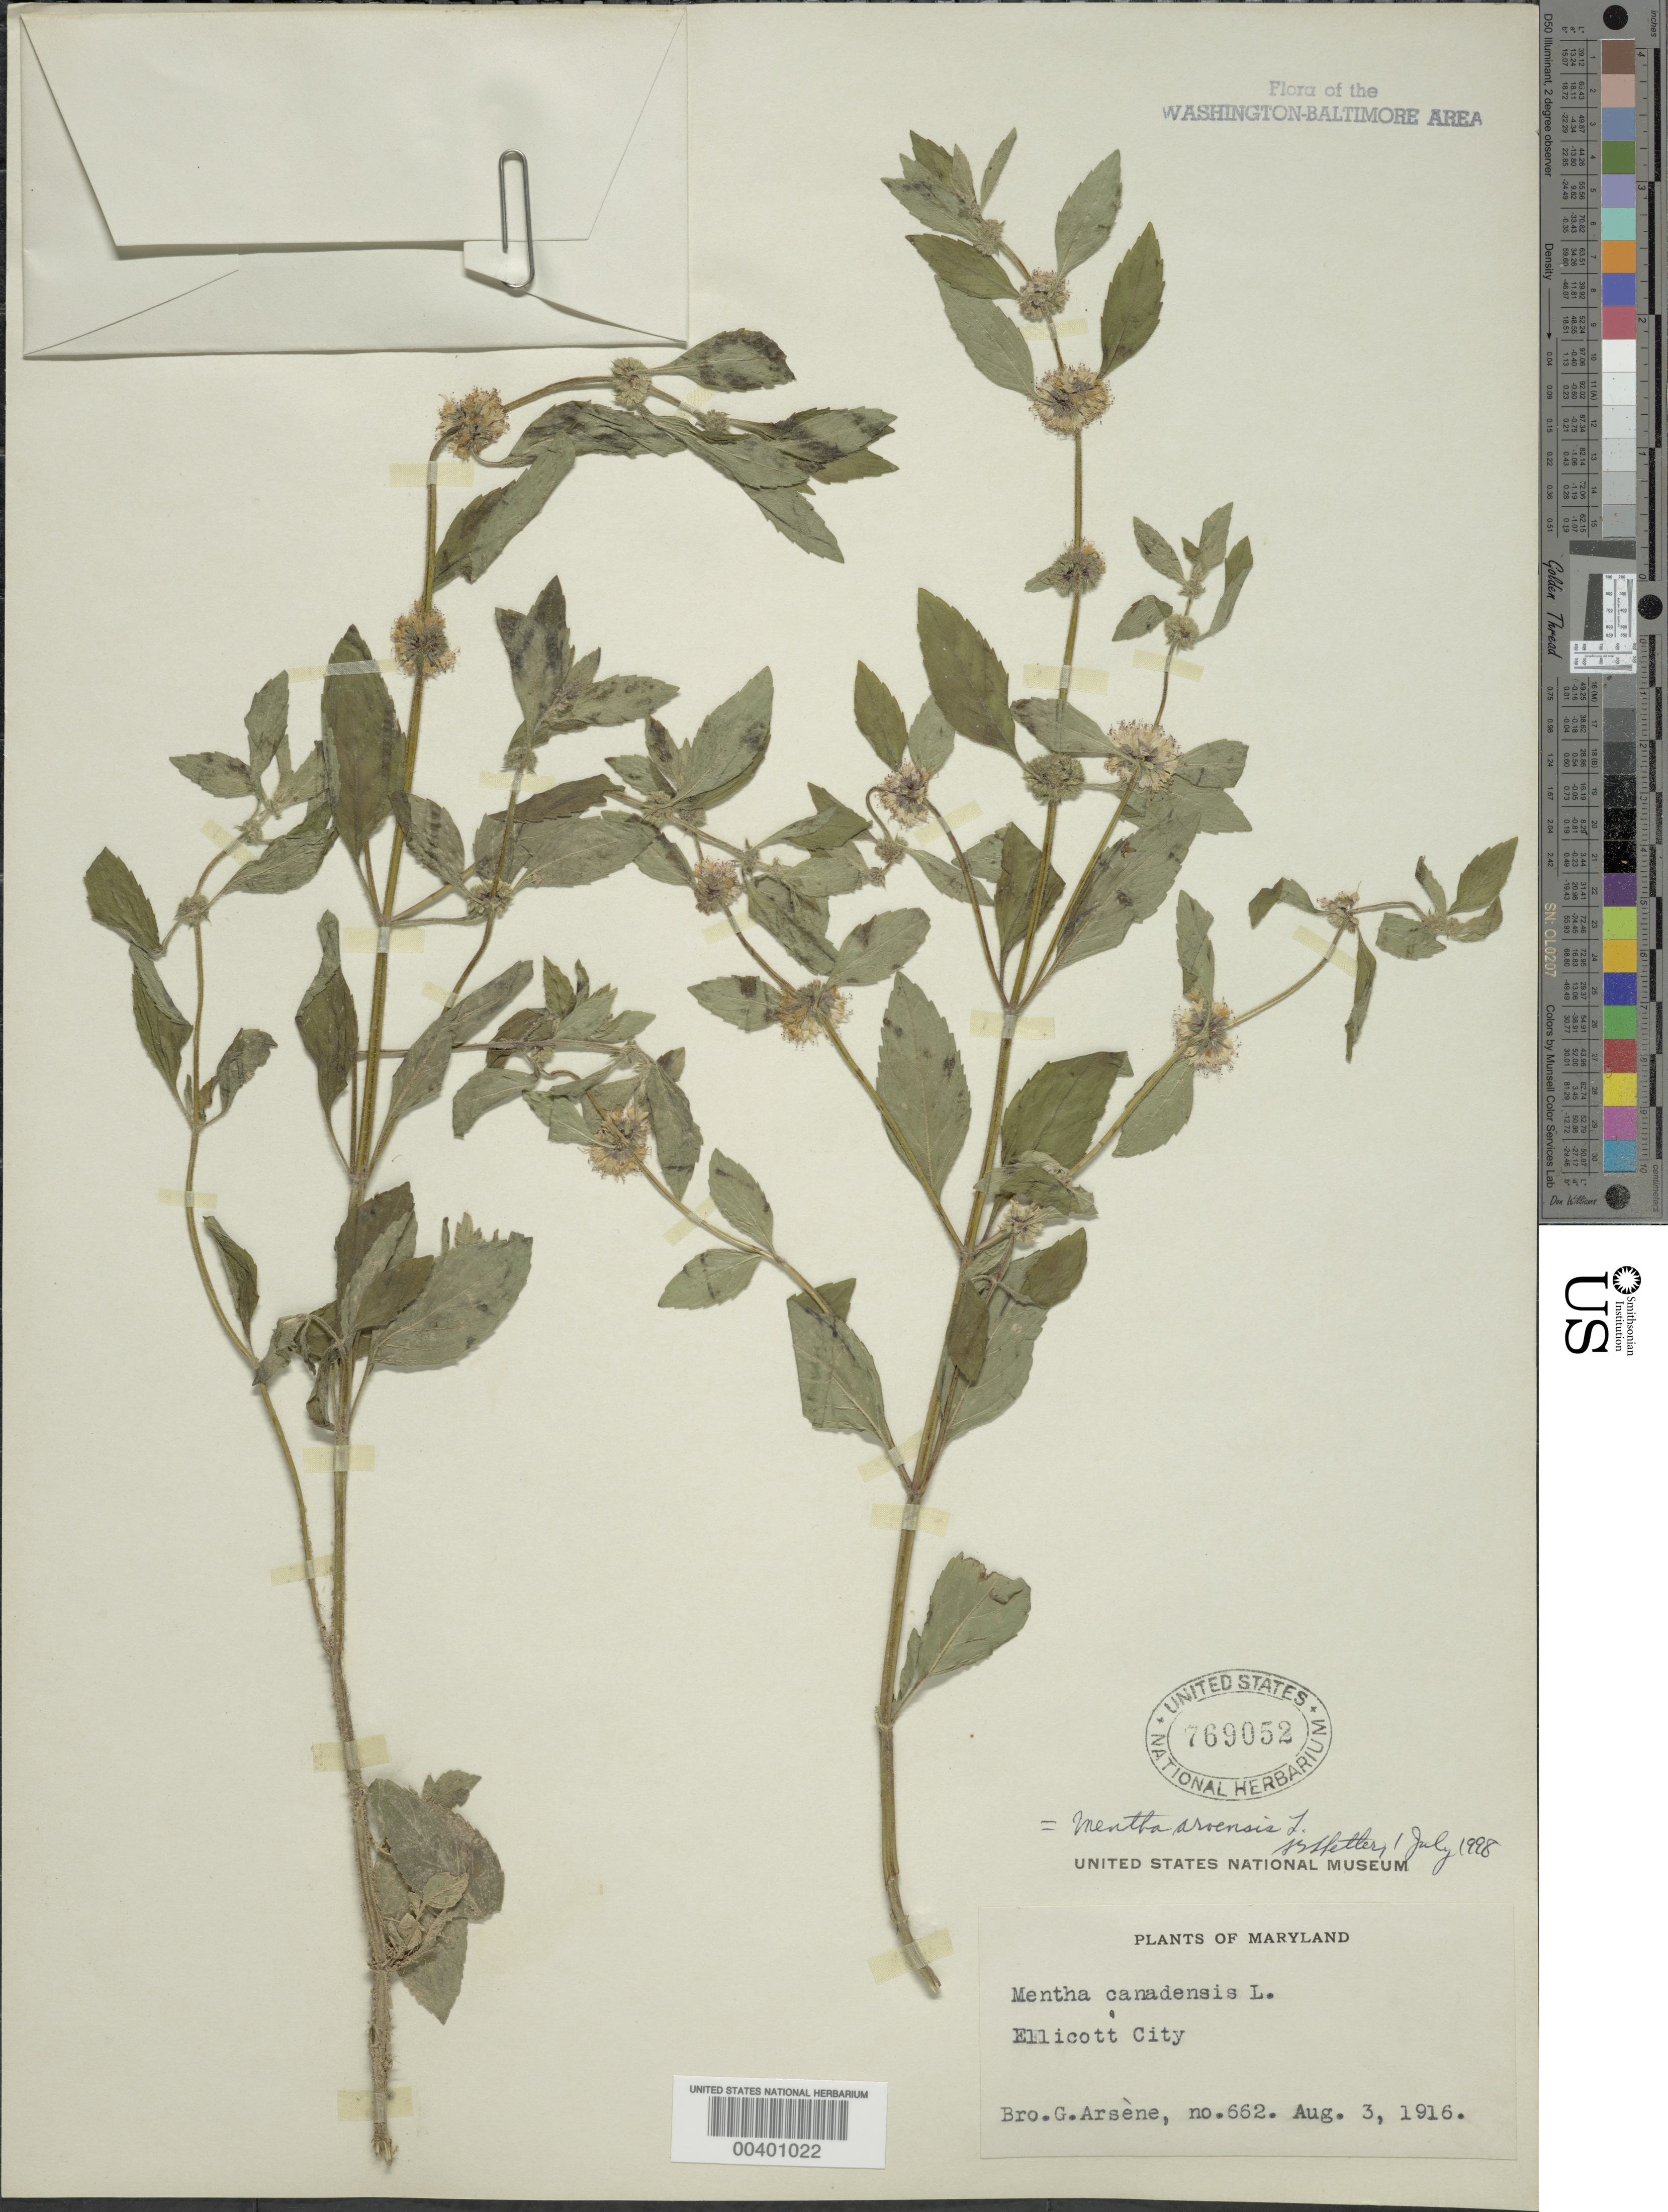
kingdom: Plantae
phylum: Tracheophyta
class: Magnoliopsida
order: Lamiales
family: Lamiaceae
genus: Mentha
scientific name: Mentha arvensis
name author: L.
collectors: Bro. G. Arsène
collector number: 662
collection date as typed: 03 Aug 1916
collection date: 1916-08-03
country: United States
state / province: Maryland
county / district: Howard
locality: Ellicott City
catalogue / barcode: US 769052